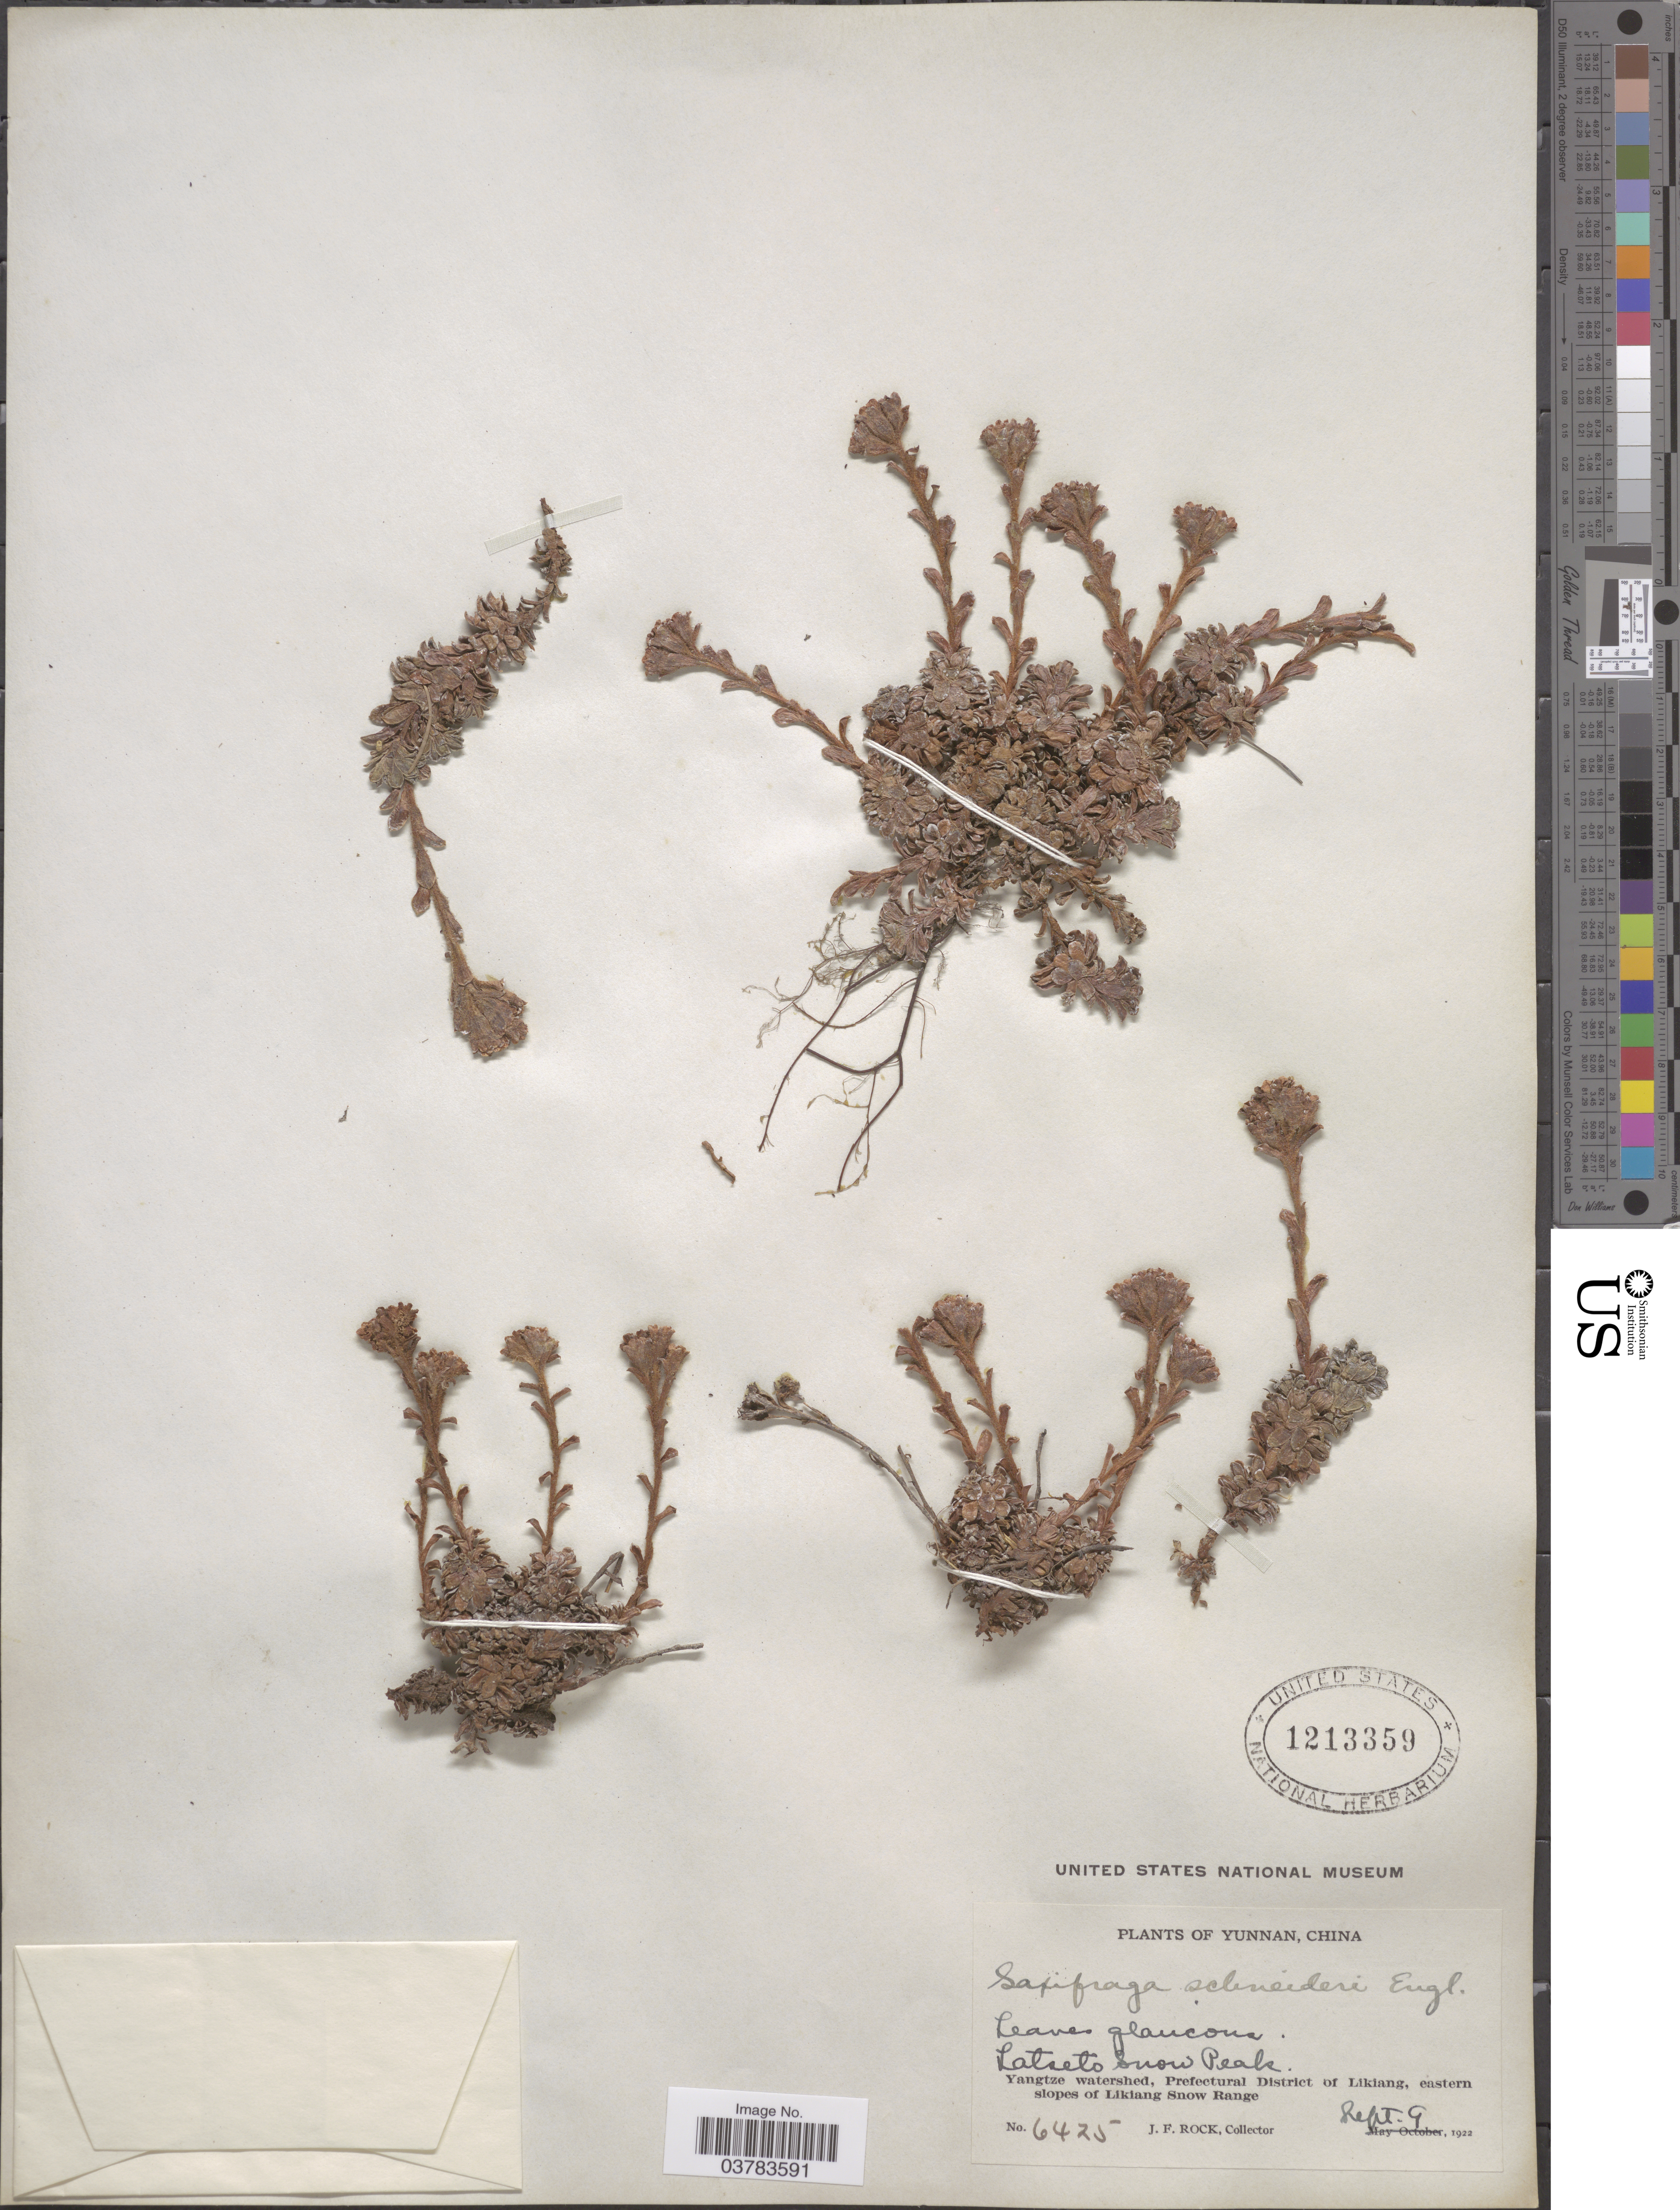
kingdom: Plantae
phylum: Tracheophyta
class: Magnoliopsida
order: Saxifragales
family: Saxifragaceae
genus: Saxifraga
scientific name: Saxifraga schneideri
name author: Engl.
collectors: J. Rock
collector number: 6425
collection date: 1922-09-09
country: China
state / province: Yunnan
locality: Latseto Snow Peak. Yangtze watershed, Prefectural District of Likiang, eastern slopes of Likiang Snow Range.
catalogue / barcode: US 1213359